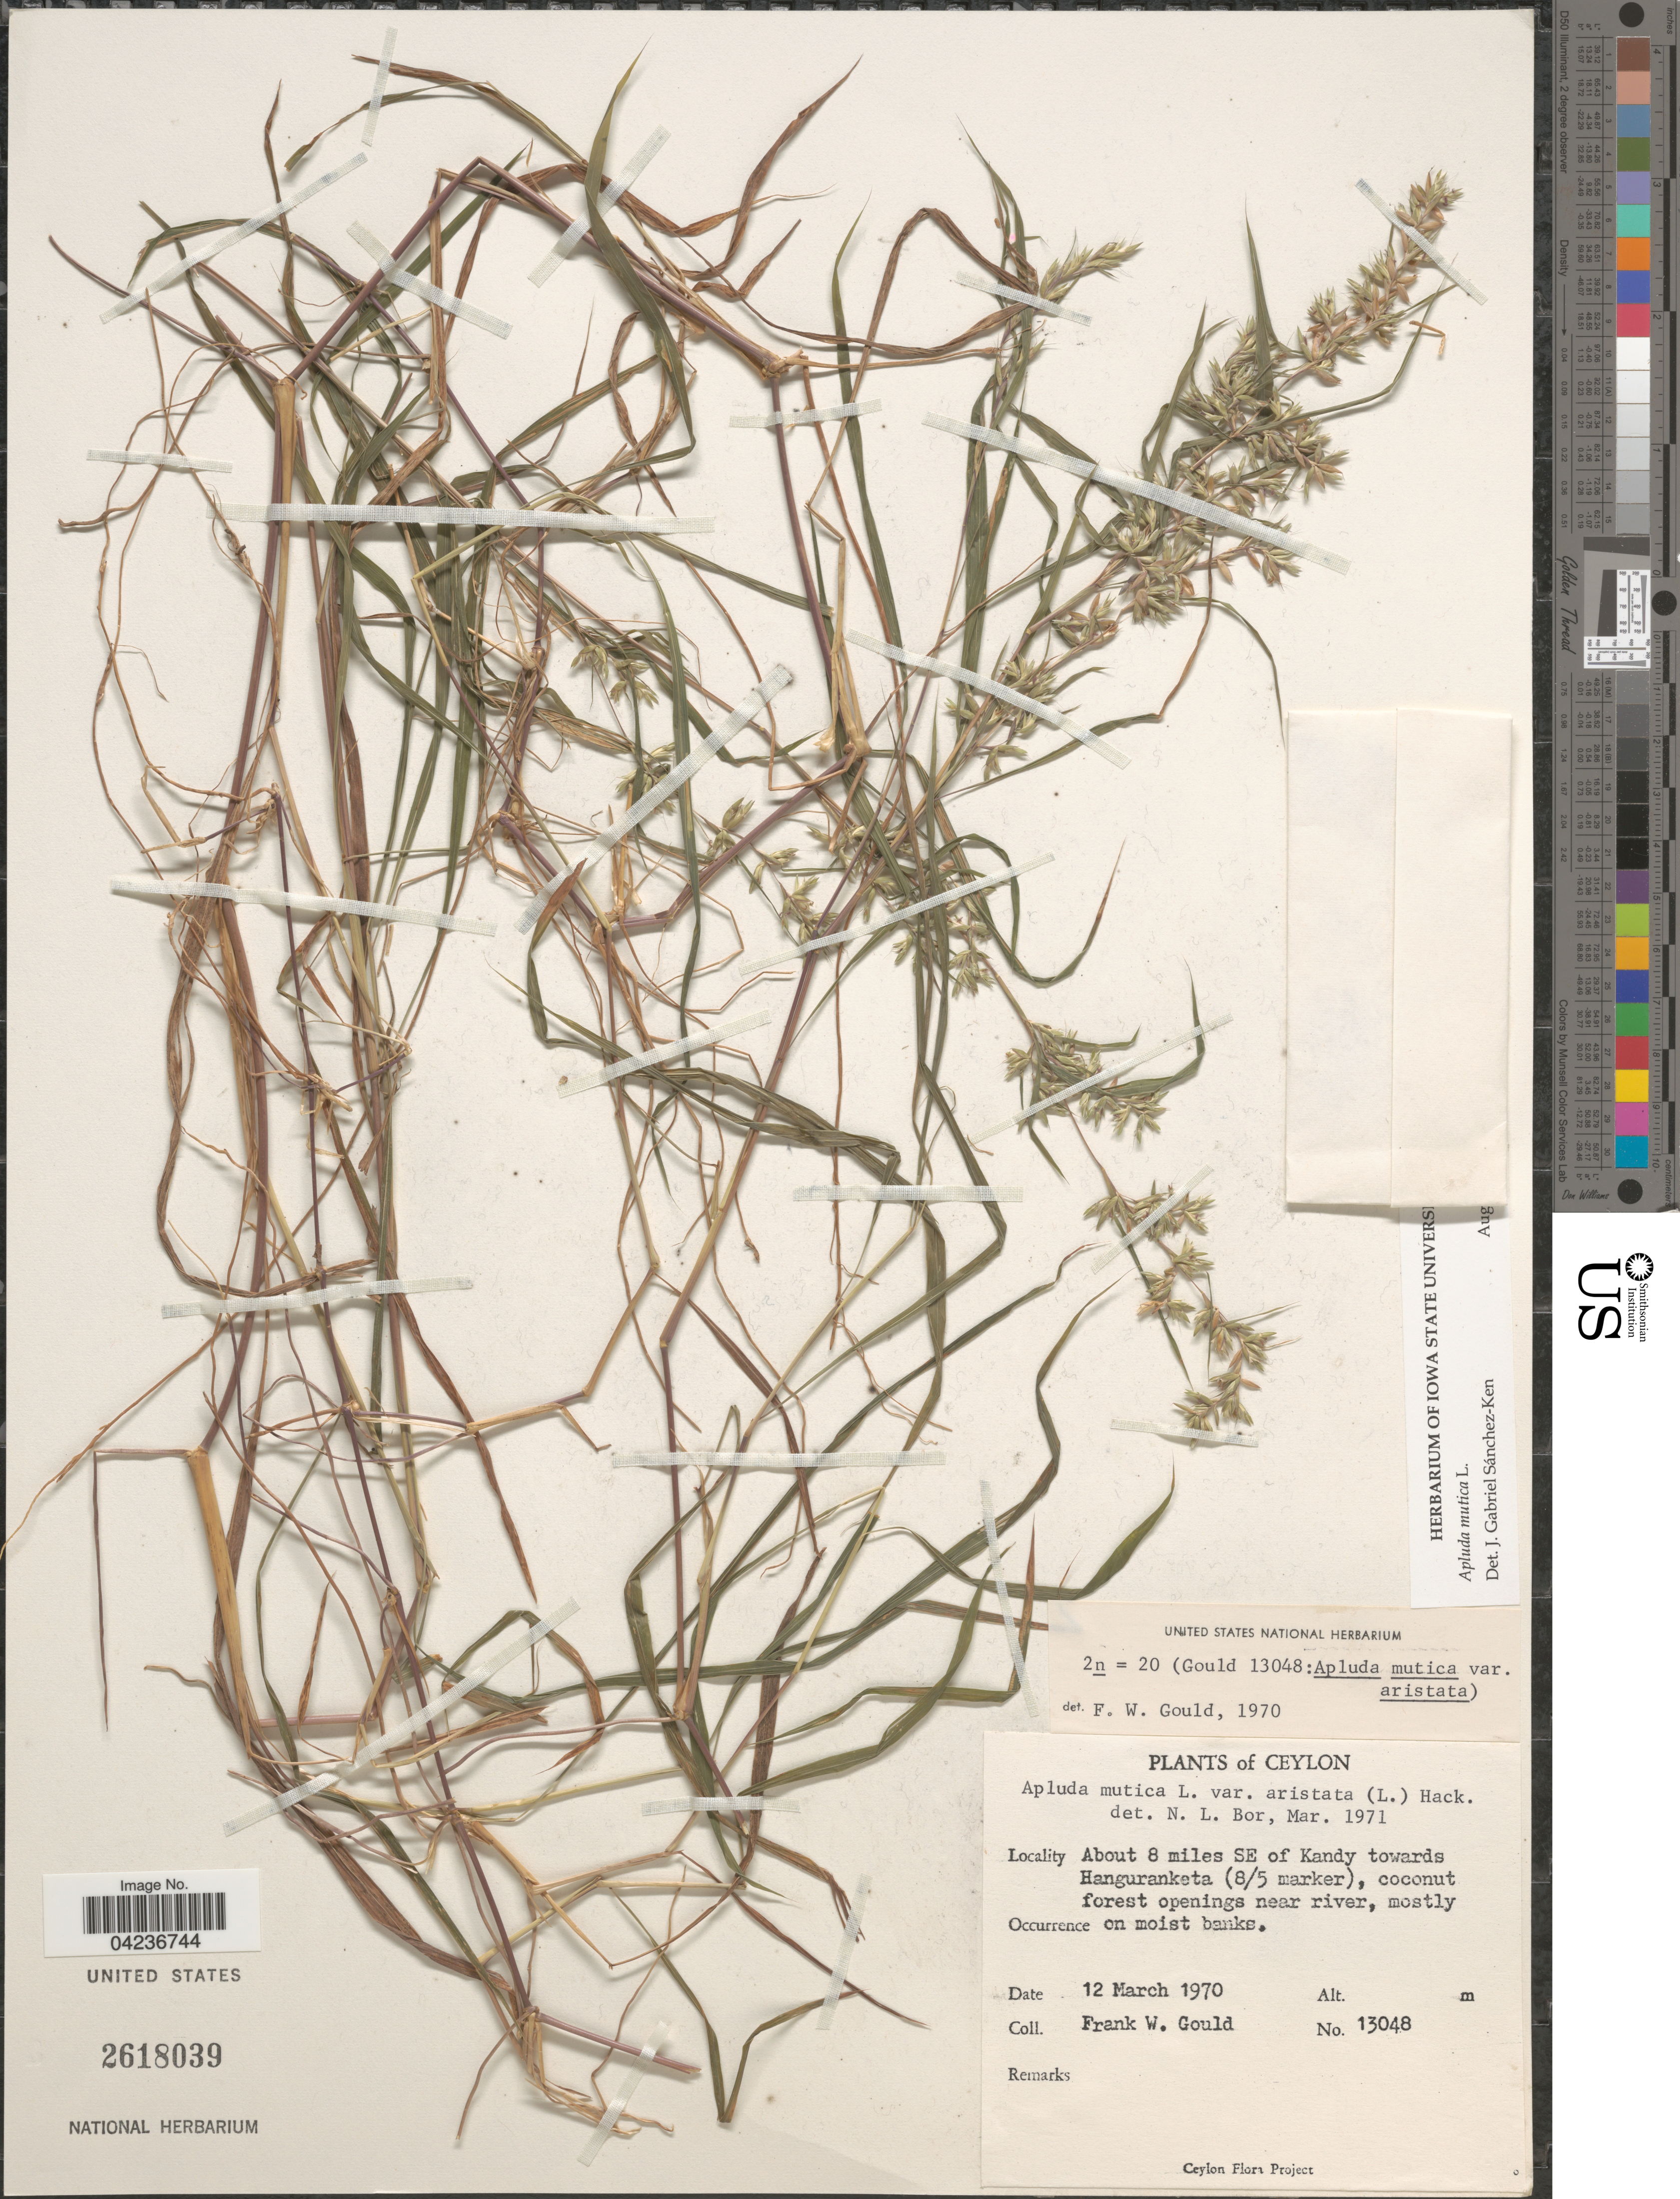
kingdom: Plantae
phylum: Tracheophyta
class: Liliopsida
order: Poales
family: Poaceae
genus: Apluda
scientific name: Apluda mutica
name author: L.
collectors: F. W. Gould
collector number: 13048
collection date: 1970-03-12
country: Sri Lanka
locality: Ceylon. About 8 miles SE of Kandy towards Hanguranketa (8/5 marker), coconut forest openings near river.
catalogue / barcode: US 2618039